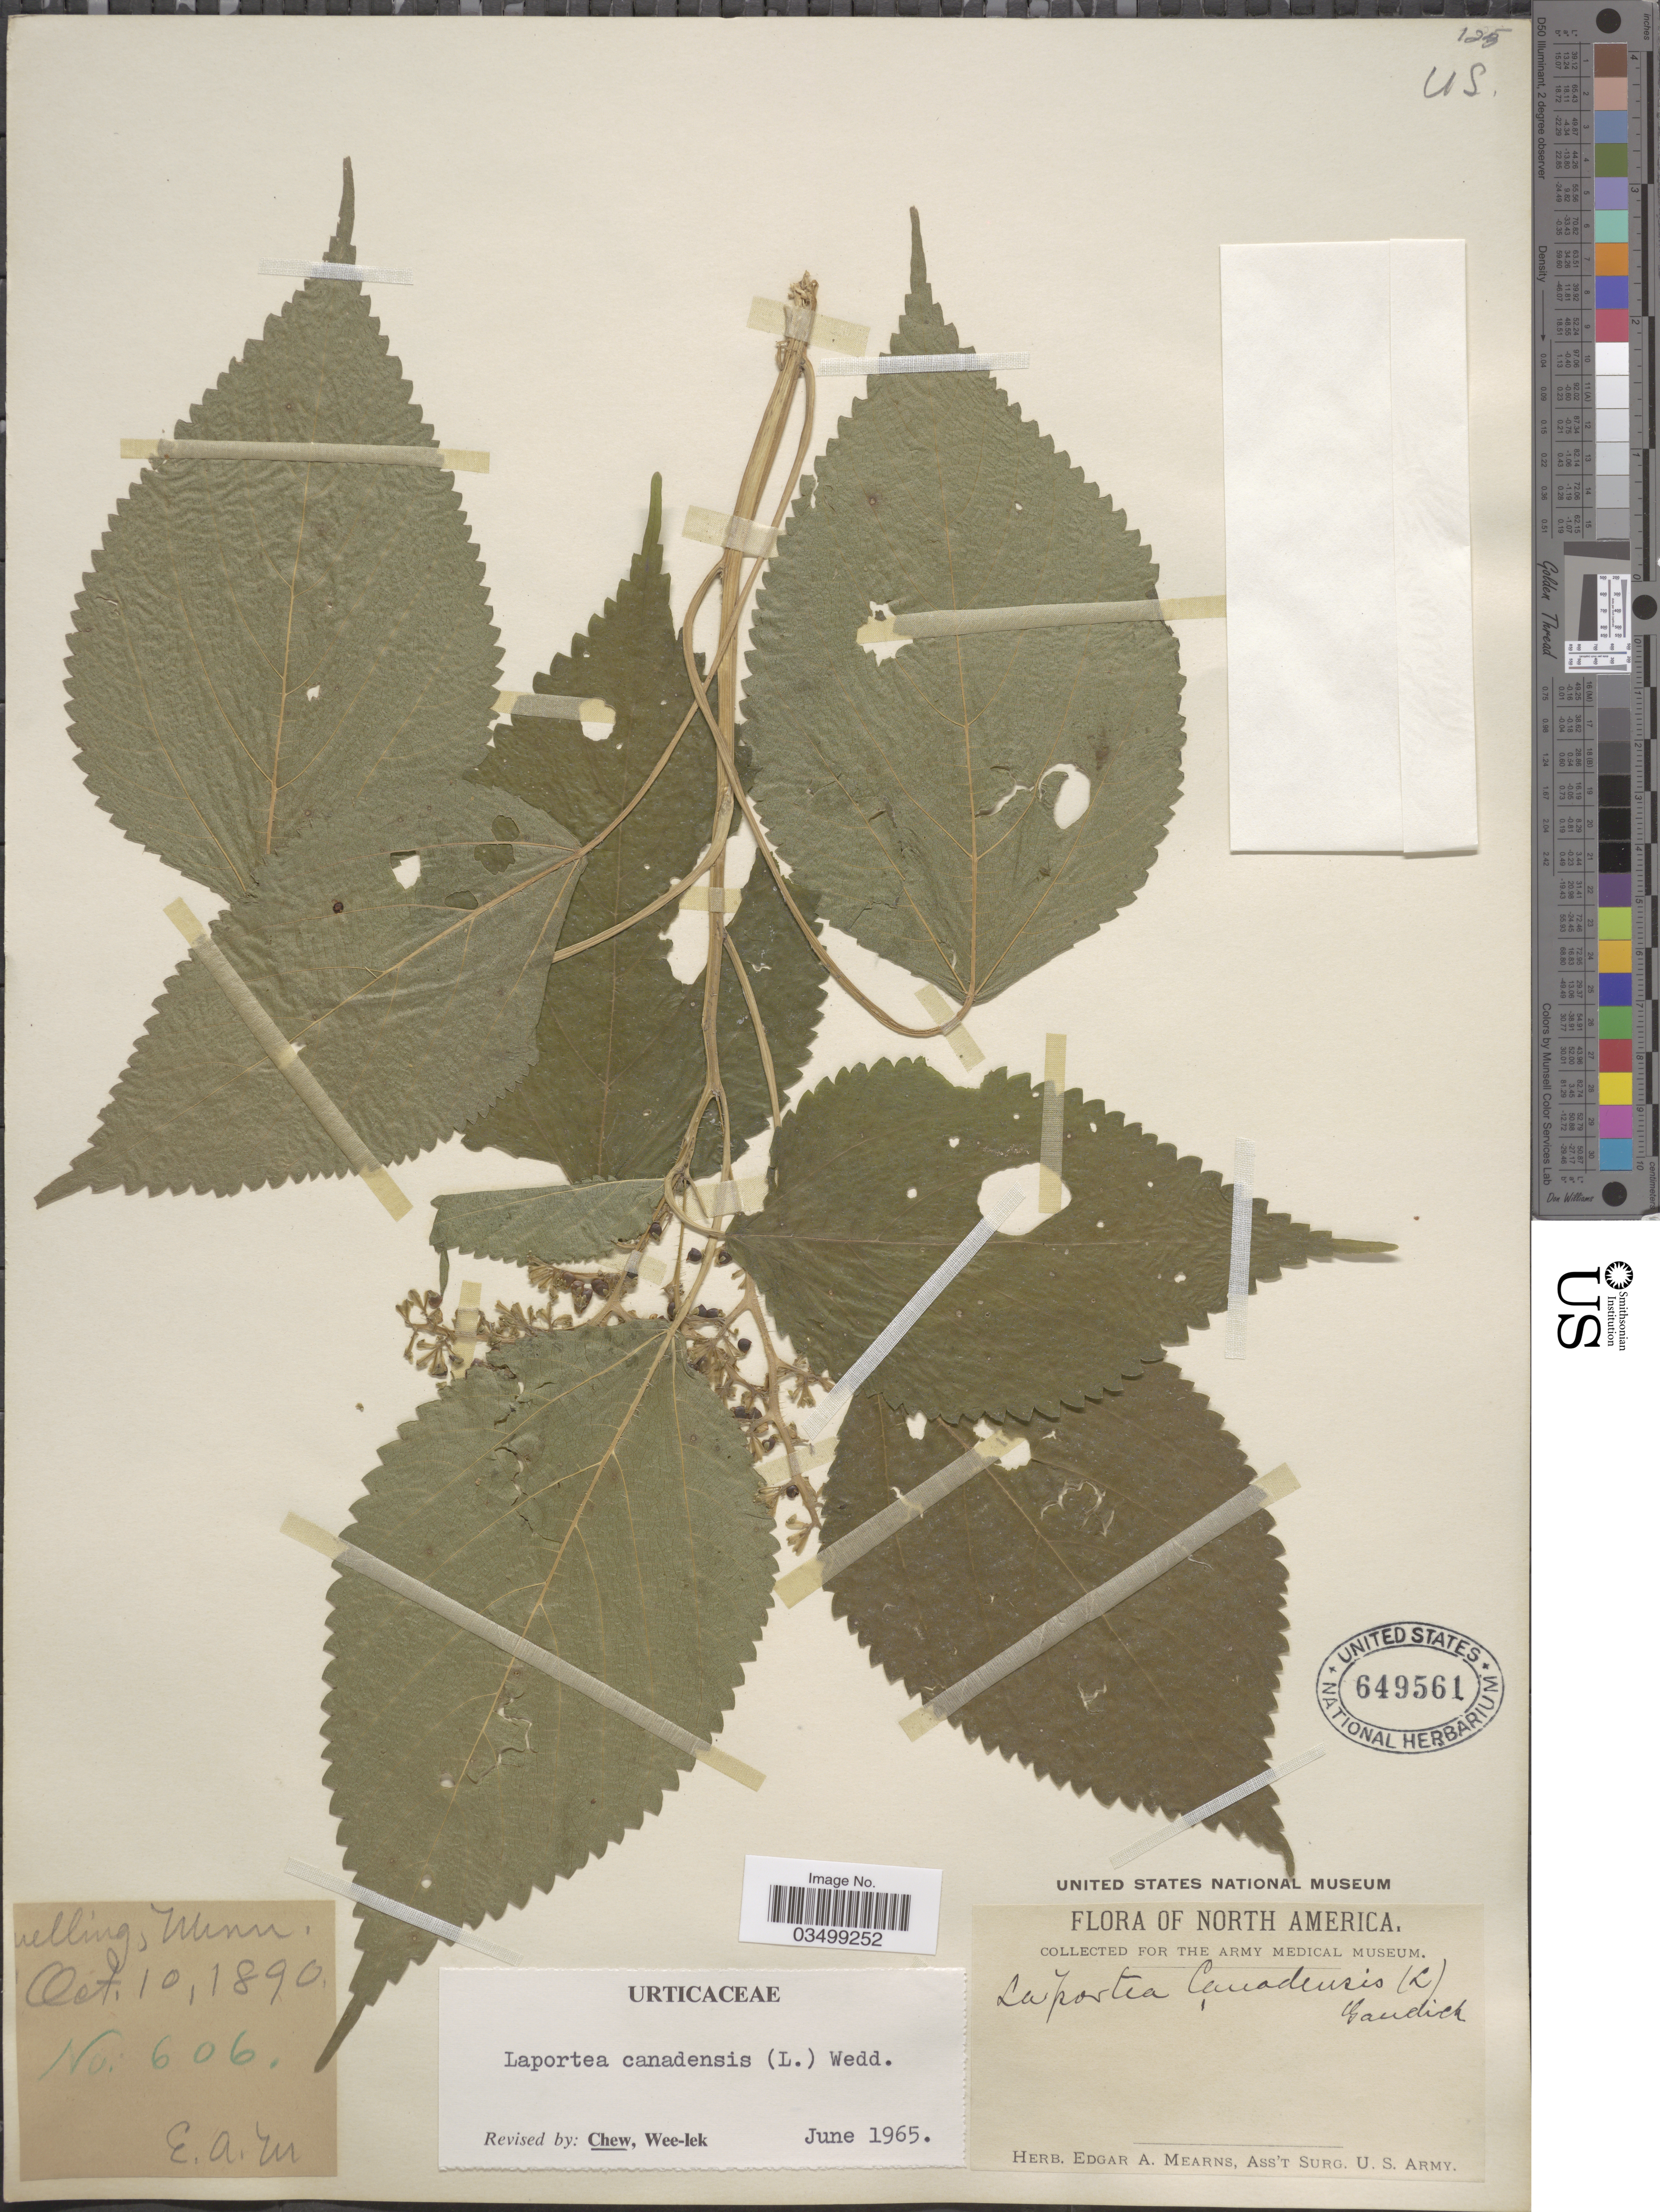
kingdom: Plantae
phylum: Tracheophyta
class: Magnoliopsida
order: Rosales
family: Urticaceae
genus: Laportea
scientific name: Laportea canadensis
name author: (L.) Wedd.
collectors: E. A. Mearns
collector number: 606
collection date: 1890-10-10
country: United States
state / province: Minnesota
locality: Snelling.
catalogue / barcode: US 649561